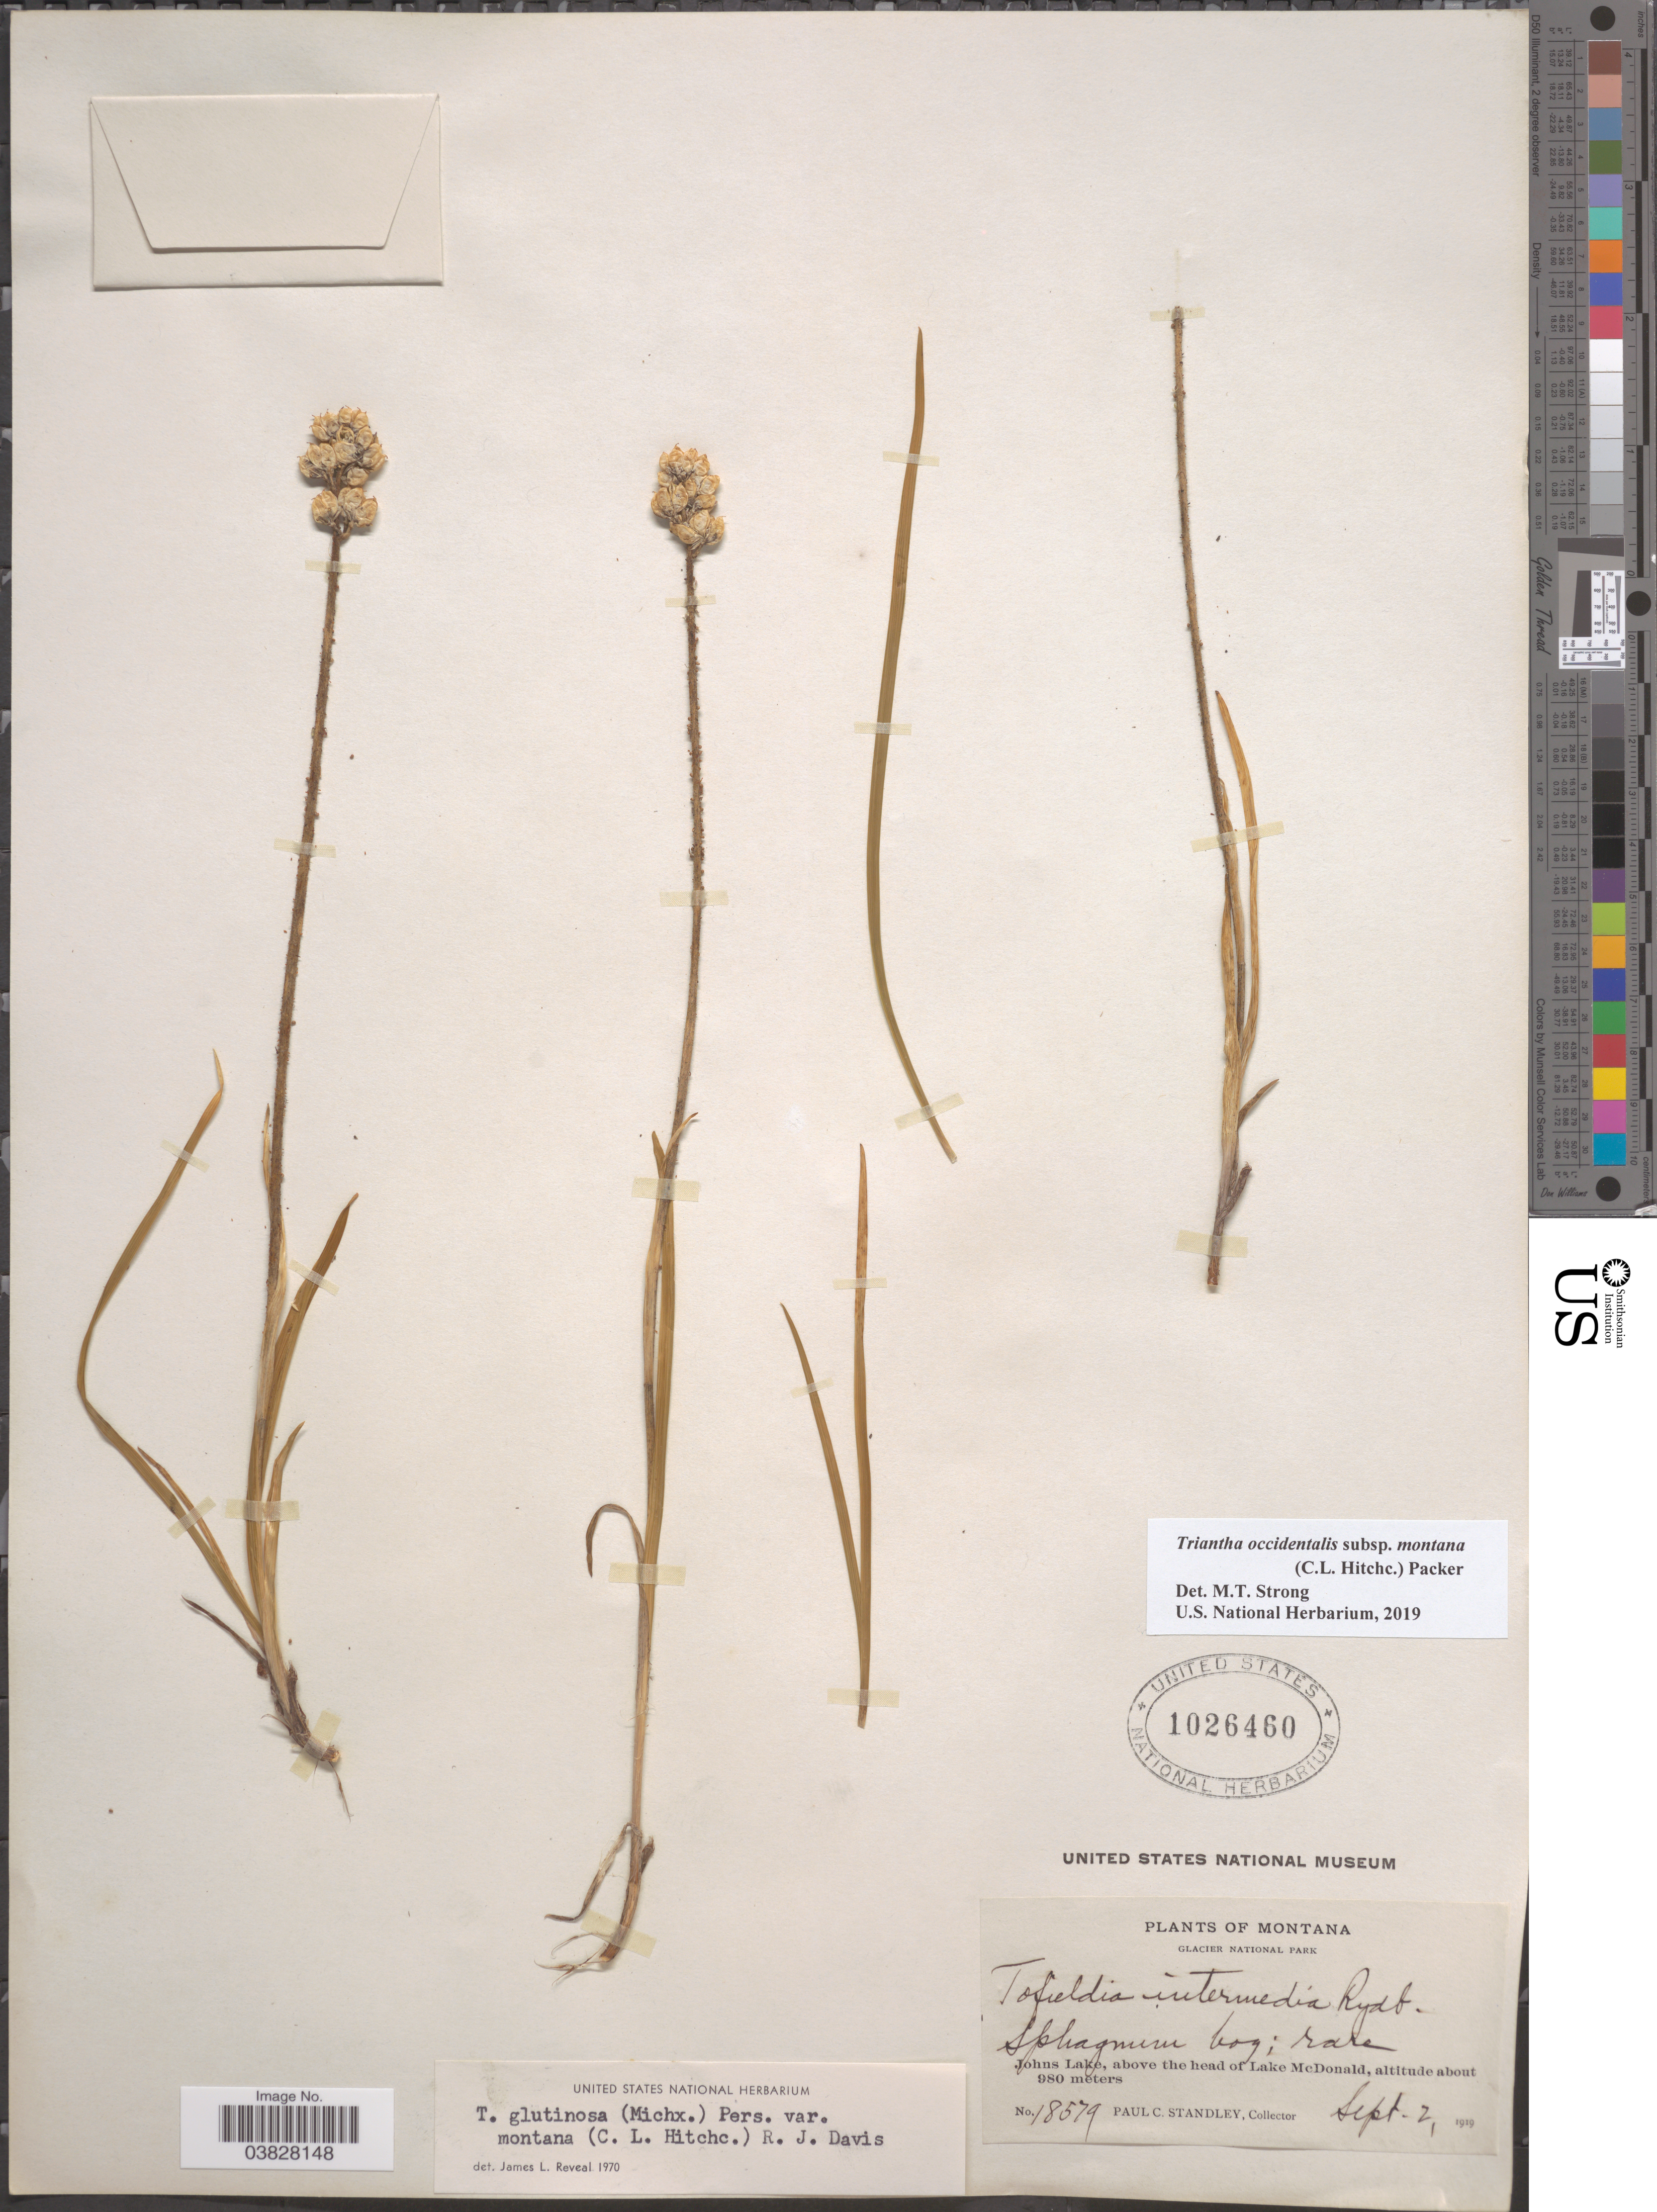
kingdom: Plantae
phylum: Tracheophyta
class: Liliopsida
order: Alismatales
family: Tofieldiaceae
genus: Triantha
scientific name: Triantha occidentalis subsp. montana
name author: (C.L. Hitchc.) Packer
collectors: P. C. Standley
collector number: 18579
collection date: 1919-09-02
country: United States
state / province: Montana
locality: Glacier National Park. Johns Lake, above the head of Lake McDonald.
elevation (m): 980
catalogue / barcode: US 1026460